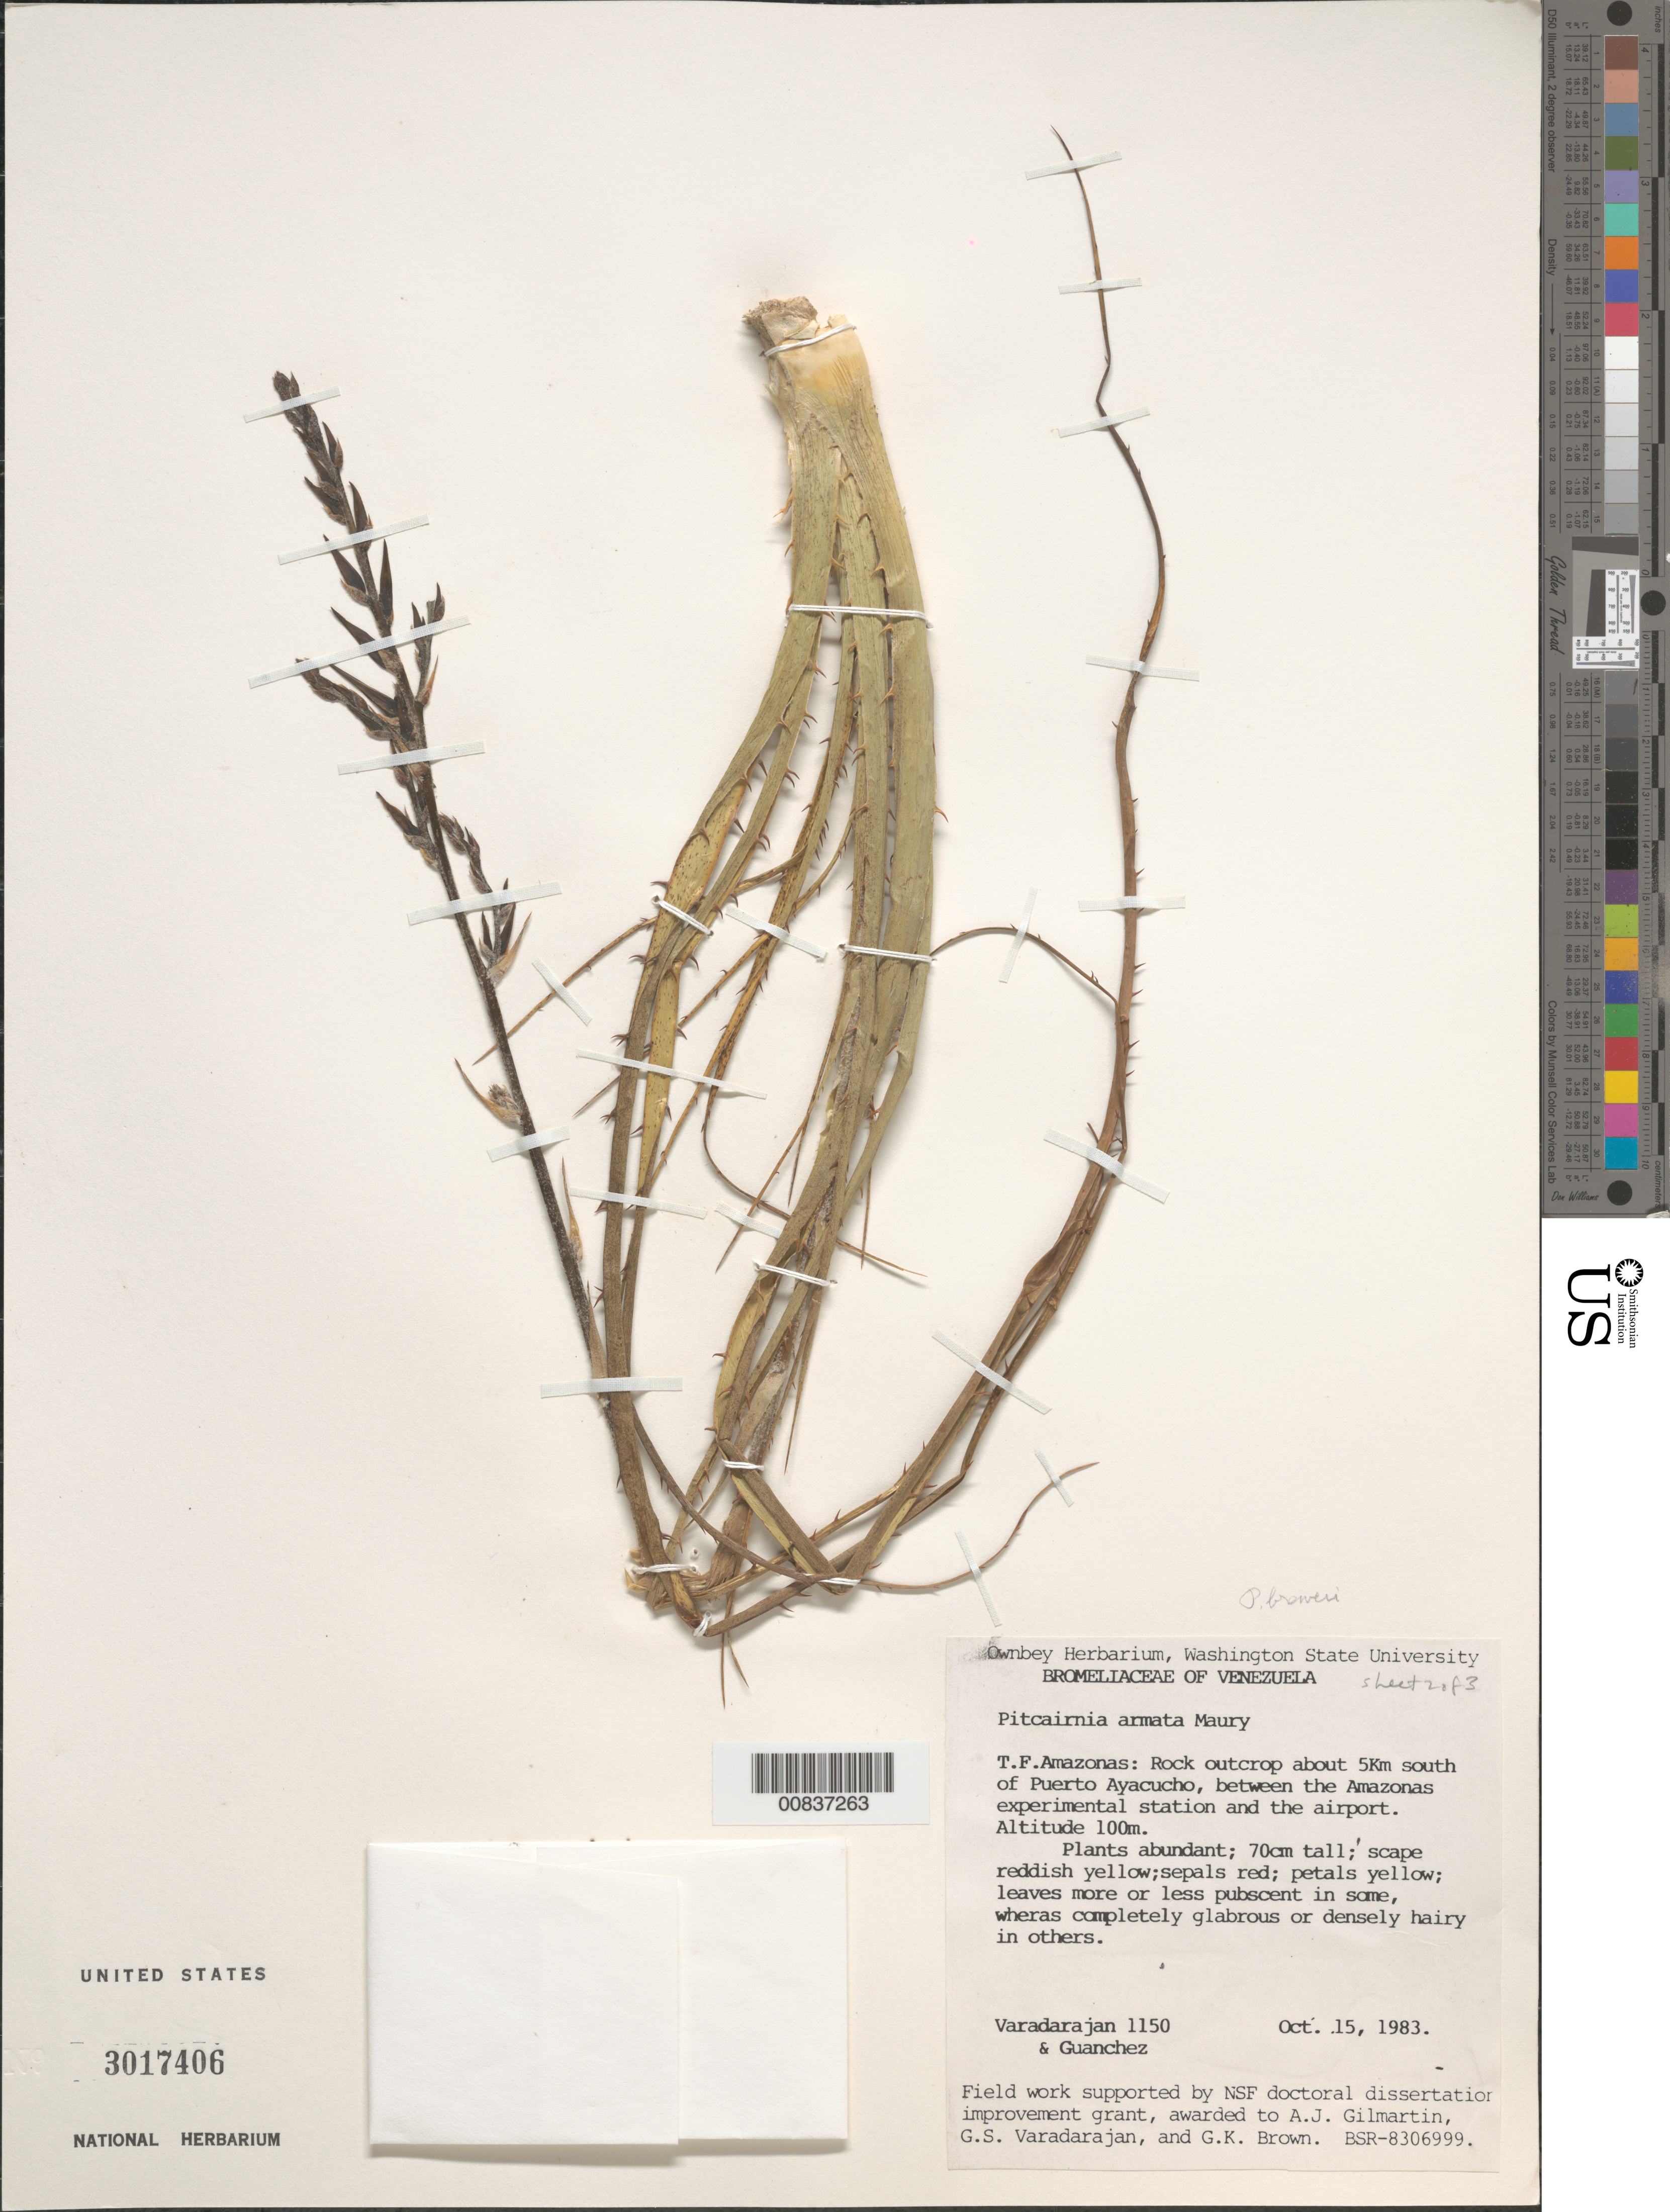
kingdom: Plantae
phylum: Tracheophyta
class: Liliopsida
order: Poales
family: Bromeliaceae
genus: Pitcairnia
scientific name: Pitcairnia armata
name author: Maury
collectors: G. S. Varadarajan & -. Guanchez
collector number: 1150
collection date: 1983-10-15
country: Venezuela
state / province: Amazonas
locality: T.F.Amazonas: Rock outcrop about 5Km south of Puerto Ayacucho, between the Amazonas experimental station and the airport.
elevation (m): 100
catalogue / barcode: US 3017406